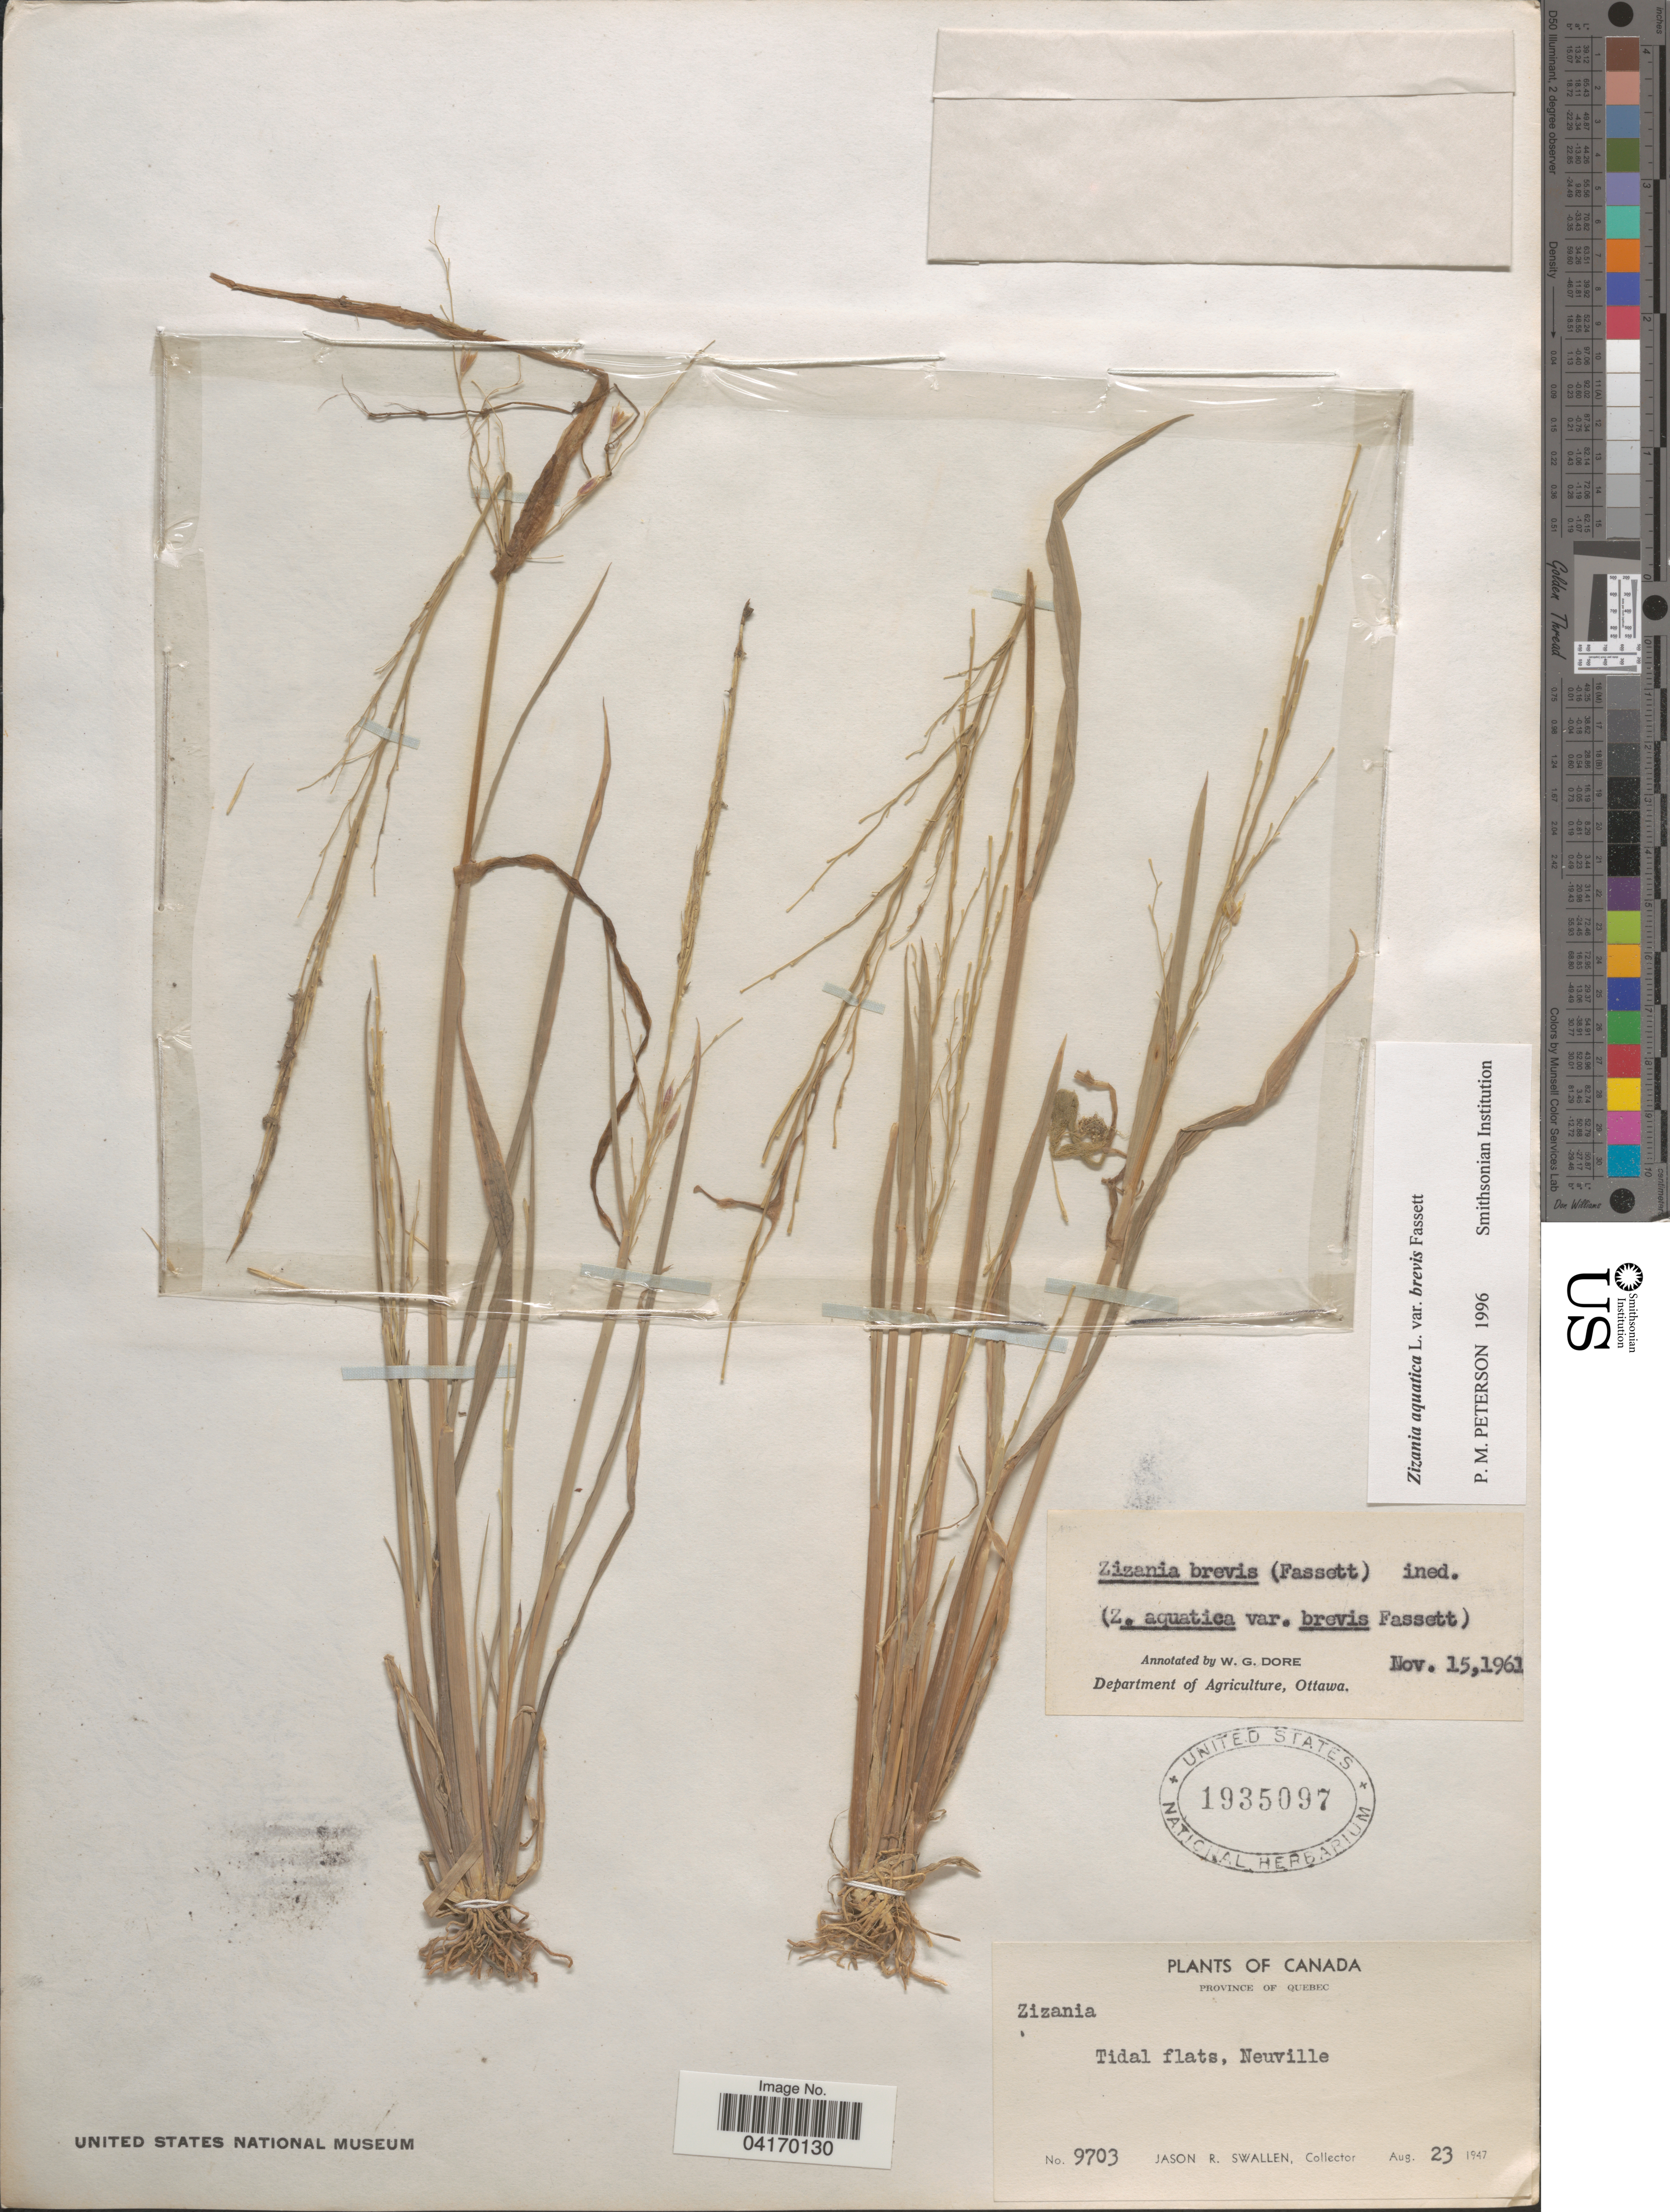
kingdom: Plantae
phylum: Tracheophyta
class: Liliopsida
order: Poales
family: Poaceae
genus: Zizania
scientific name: Zizania aquatica var. brevis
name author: Fassett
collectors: J. R. Swallen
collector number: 9703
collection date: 1947-08-23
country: Canada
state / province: Quebec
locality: Tidal flats, Neuville.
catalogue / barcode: US 1935097